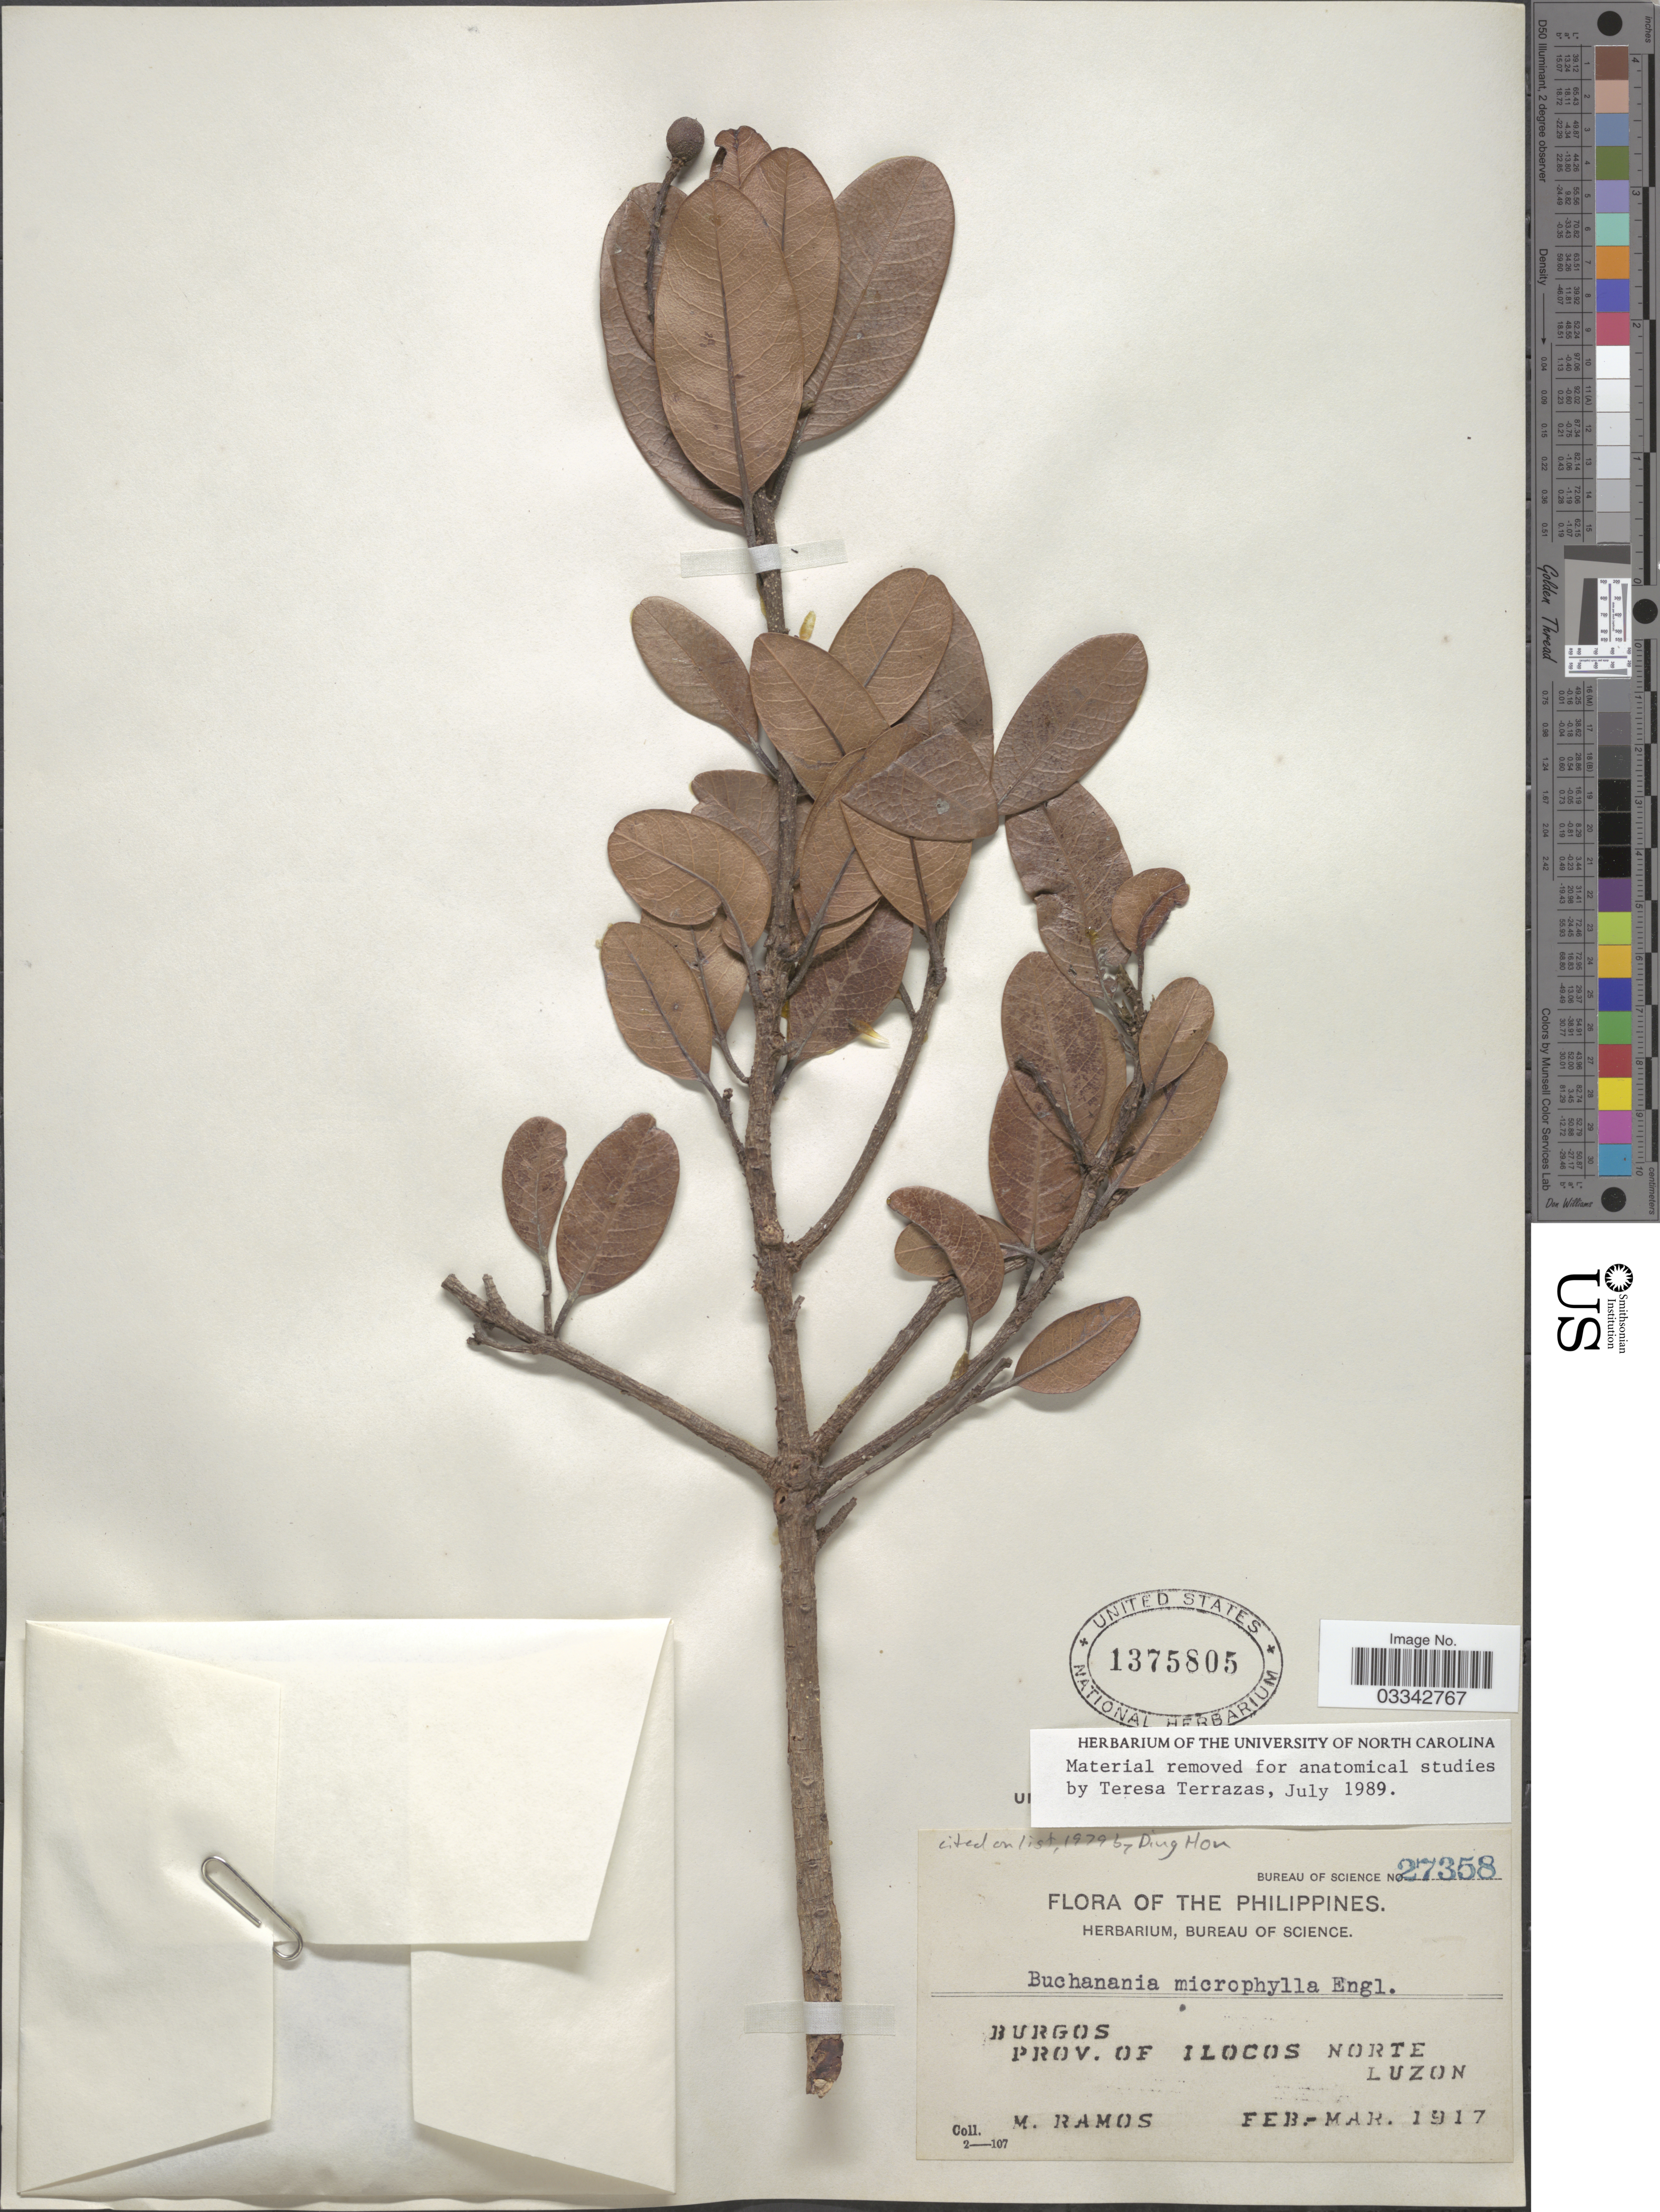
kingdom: Plantae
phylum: Tracheophyta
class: Magnoliopsida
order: Sapindales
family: Anacardiaceae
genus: Buchanania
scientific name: Buchanania microphylla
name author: Engl.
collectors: M. Ramos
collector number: Bureau of Science 27358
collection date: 1917-02/1917-03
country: Philippines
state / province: Ilocos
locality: Burgos. Prov. of Ilocos Norte Luzon.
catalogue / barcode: US 1375805